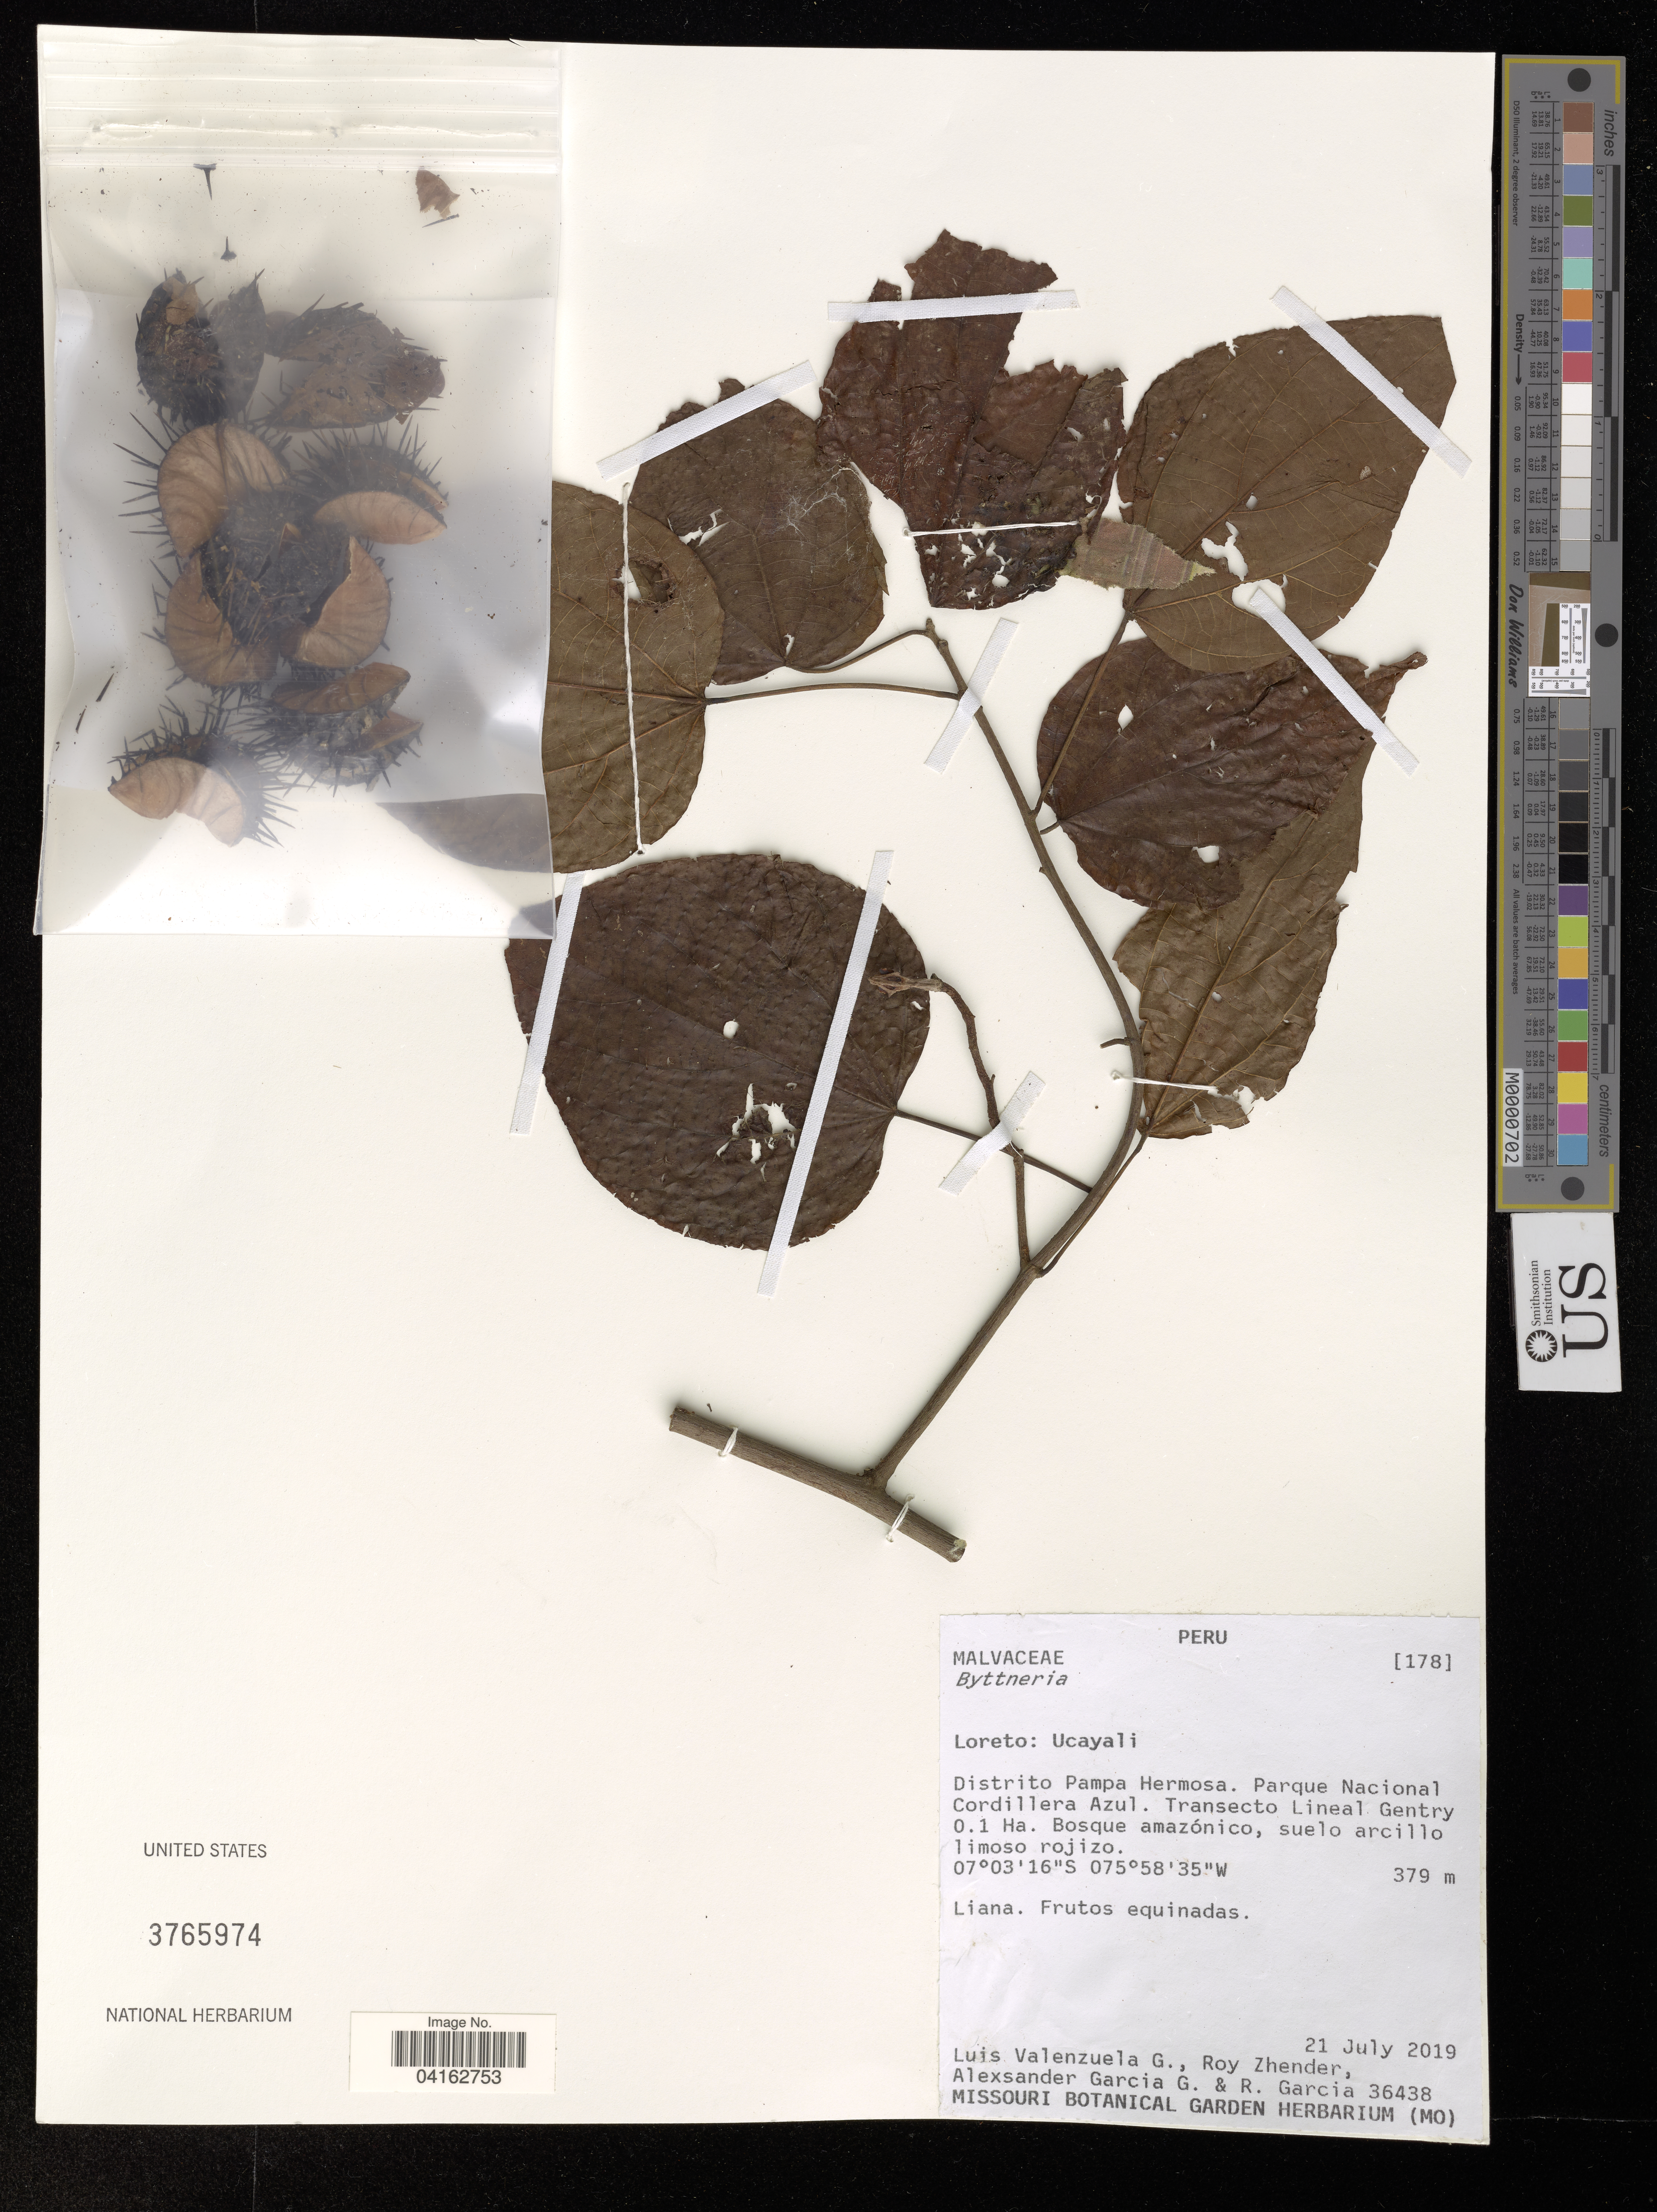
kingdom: Plantae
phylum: Tracheophyta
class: Magnoliopsida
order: Malvales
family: Malvaceae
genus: Byttneria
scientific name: Byttneria sp.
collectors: L. Valenzuela, R. Zhender, A. Garcia & R. García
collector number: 36438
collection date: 2019-07-21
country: Peru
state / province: Loreto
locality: Ucayali. Distrito Pampa Hermosa. Parque Nacional Cordilera Azul. Transecto Lineal Gentry 0.1 Ha. Bosque amazónico.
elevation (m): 379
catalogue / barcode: US 3765974